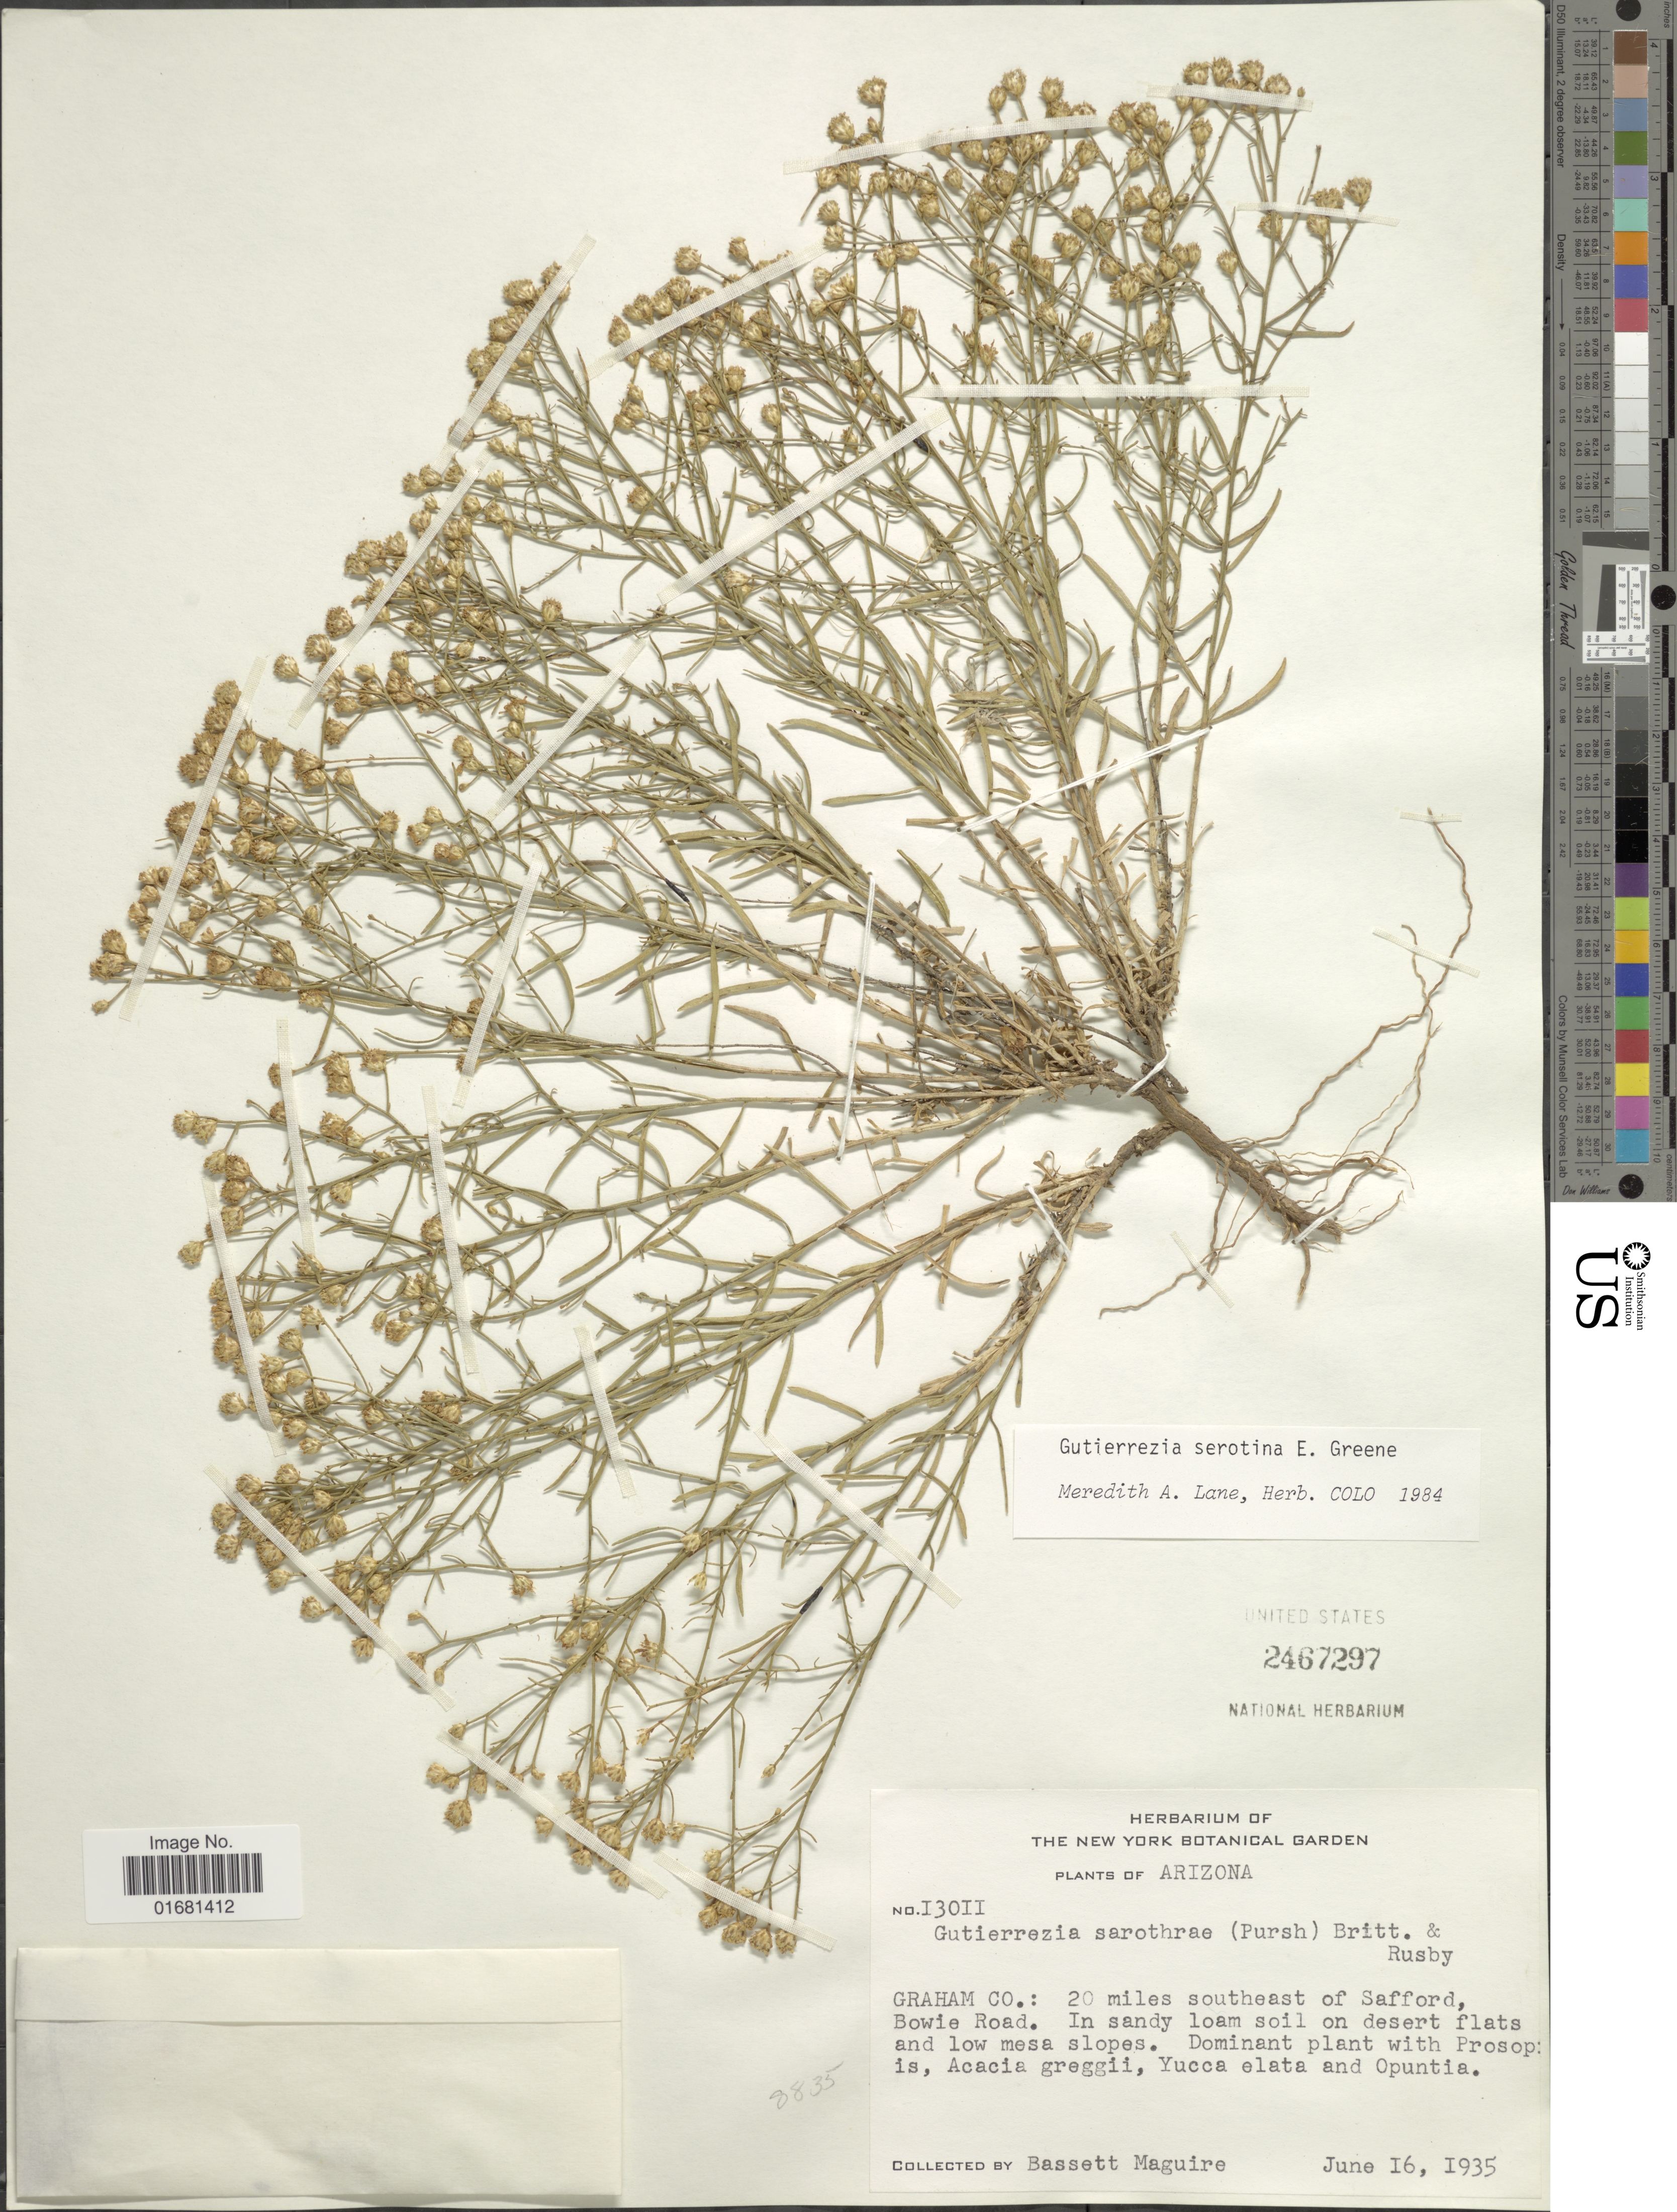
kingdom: Plantae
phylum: Tracheophyta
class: Magnoliopsida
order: Asterales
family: Asteraceae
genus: Gutierrezia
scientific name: Gutierrezia serotina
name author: Greene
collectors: B. Maguire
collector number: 13011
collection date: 1935-06-16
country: United States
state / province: Arizona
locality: Southern Arizona. near Picacho. Graham Co.: 20 miles southeast of Safford, Bowie Road.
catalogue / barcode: US 2467297